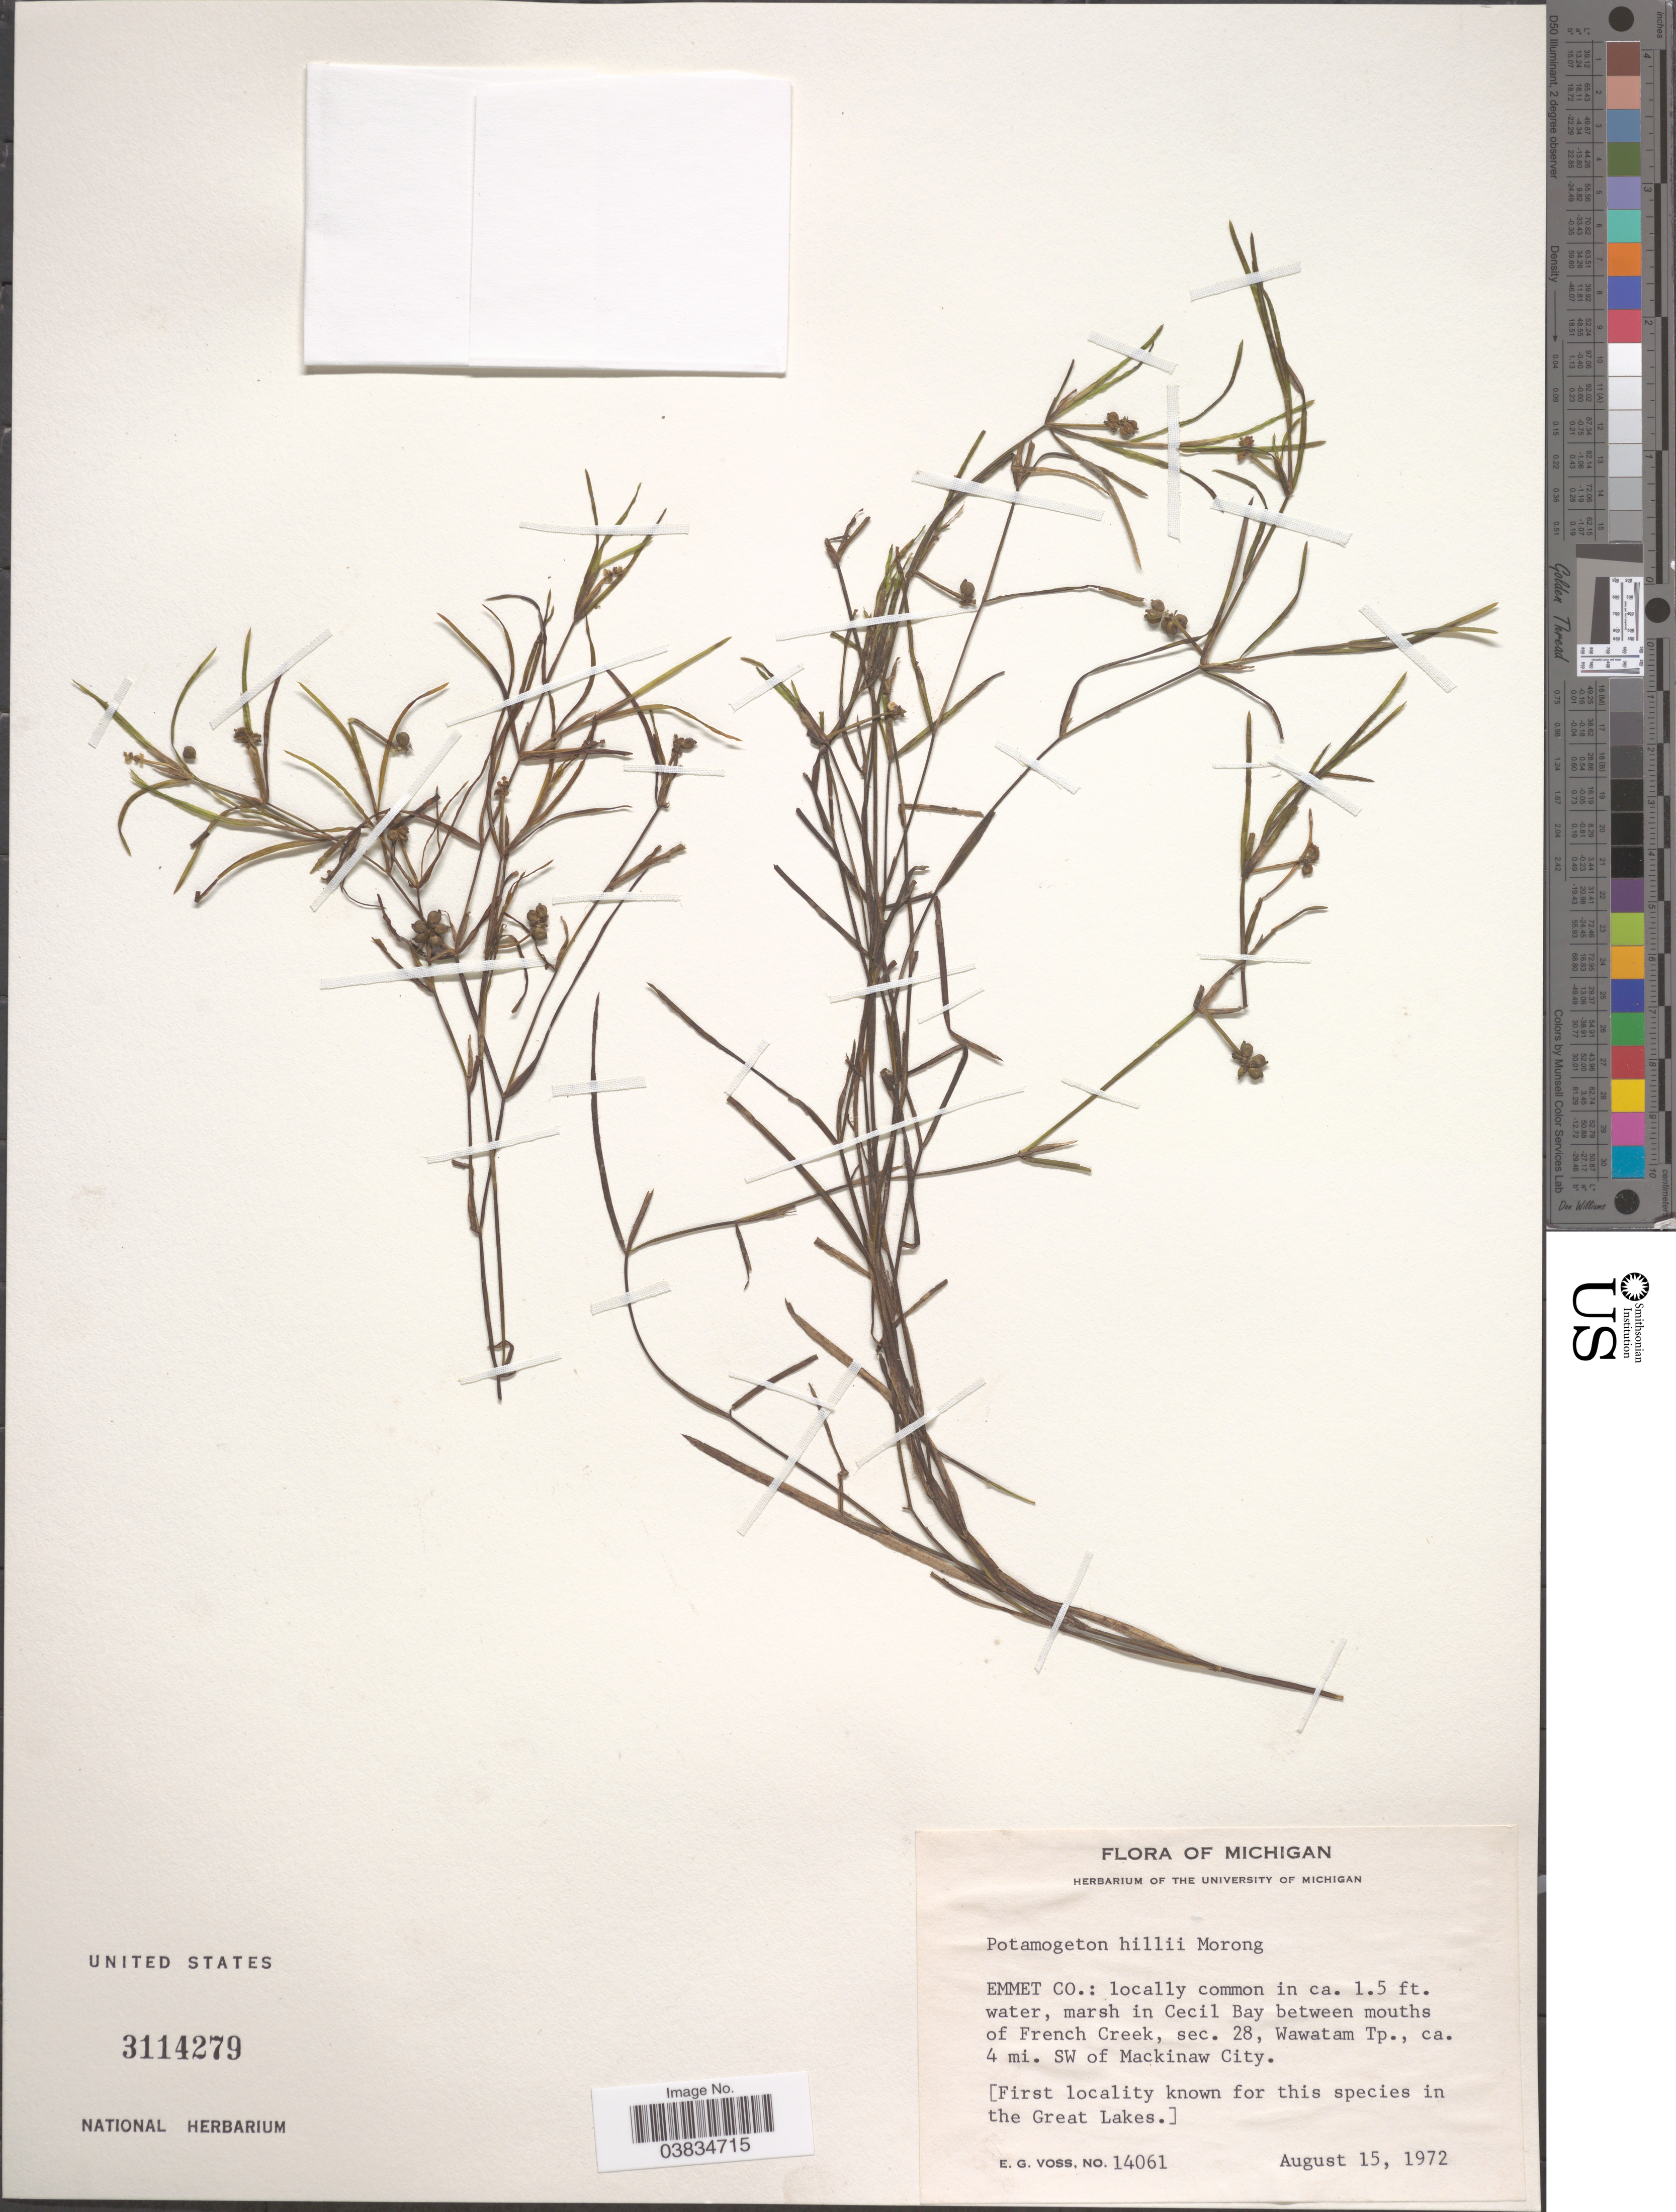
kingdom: Plantae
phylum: Tracheophyta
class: Liliopsida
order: Alismatales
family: Potamogetonaceae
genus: Potamogeton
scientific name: Potamogeton hillii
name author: Morong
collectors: E. G. Voss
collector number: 14061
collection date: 1972-08-15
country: United States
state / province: Michigan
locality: Emmet Co.: marsh in Cecil Bay between mouths of French Creek, sec. 28, Wawatam Tp., ca. 4 mi. SW of Mackinaw City.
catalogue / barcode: US 3114279